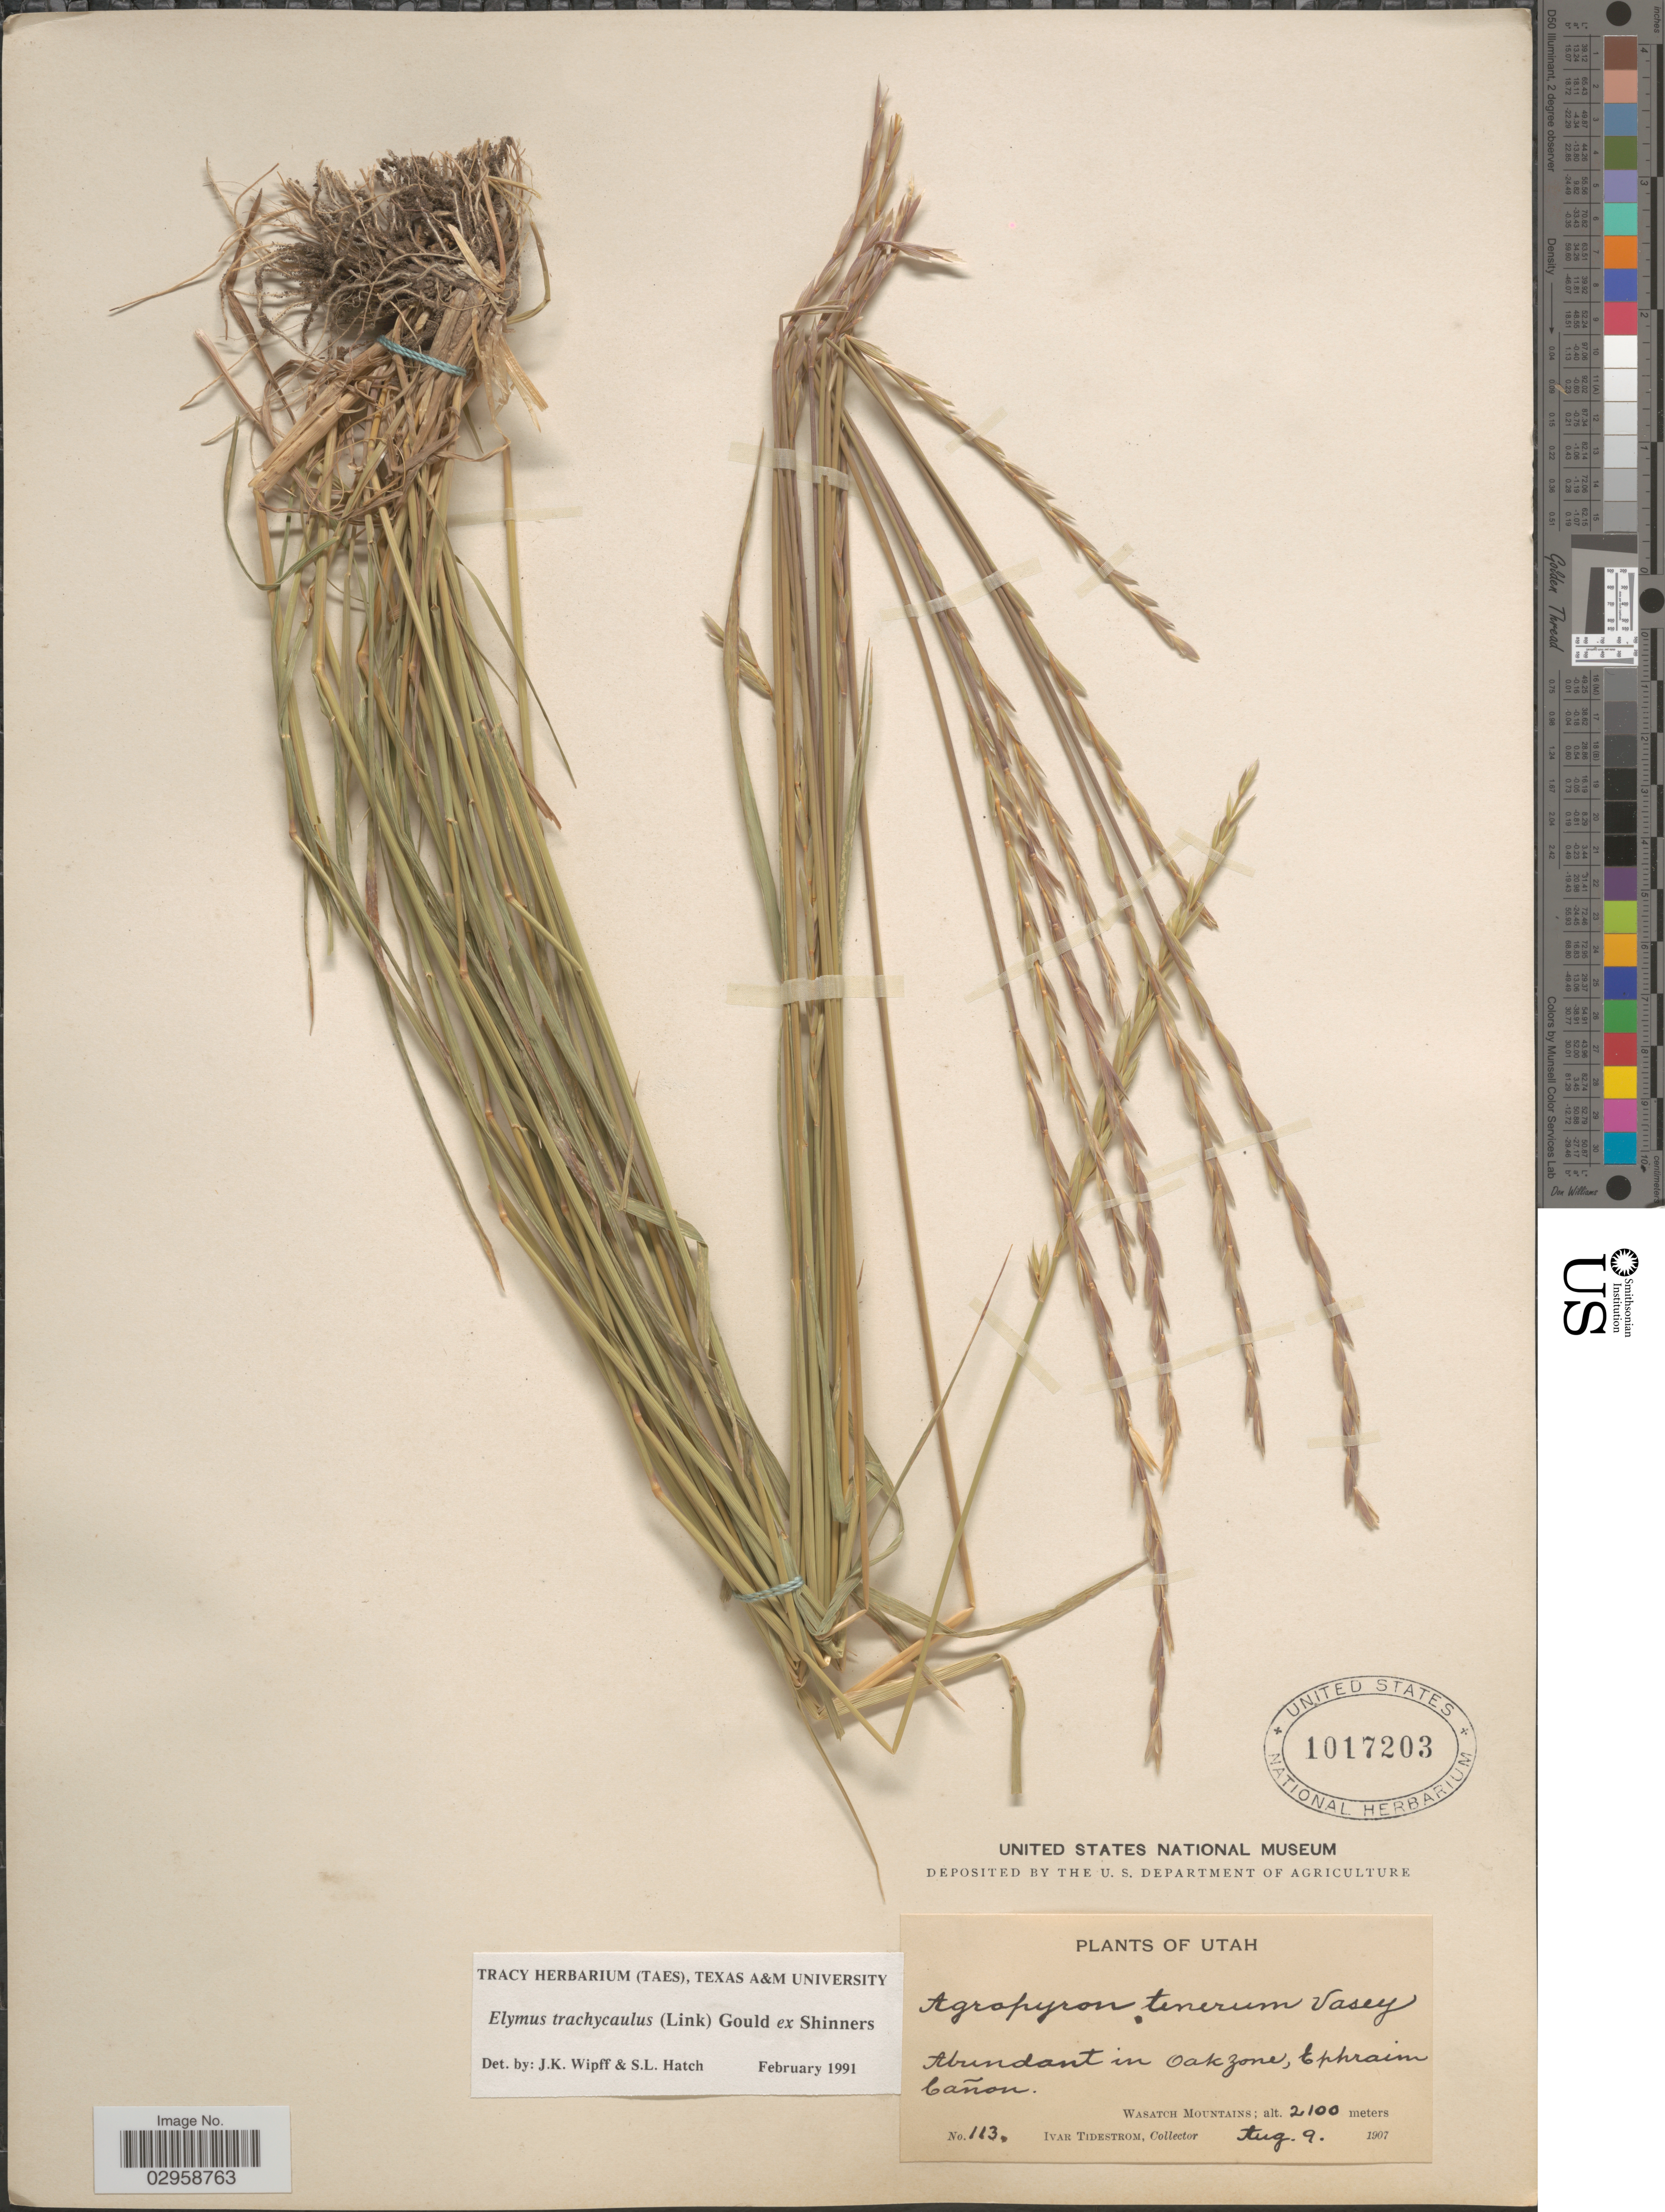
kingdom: Plantae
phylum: Tracheophyta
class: Liliopsida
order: Poales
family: Poaceae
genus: Elymus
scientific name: Elymus trachycaulus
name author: (Link) Gould ex Shinners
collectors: I. F. Tidestrom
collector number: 113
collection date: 1907-08-09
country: United States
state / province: Utah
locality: In Oak Zone, Ephraim Cañon. Wasatch Mountains.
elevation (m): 2100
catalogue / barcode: US 1017203